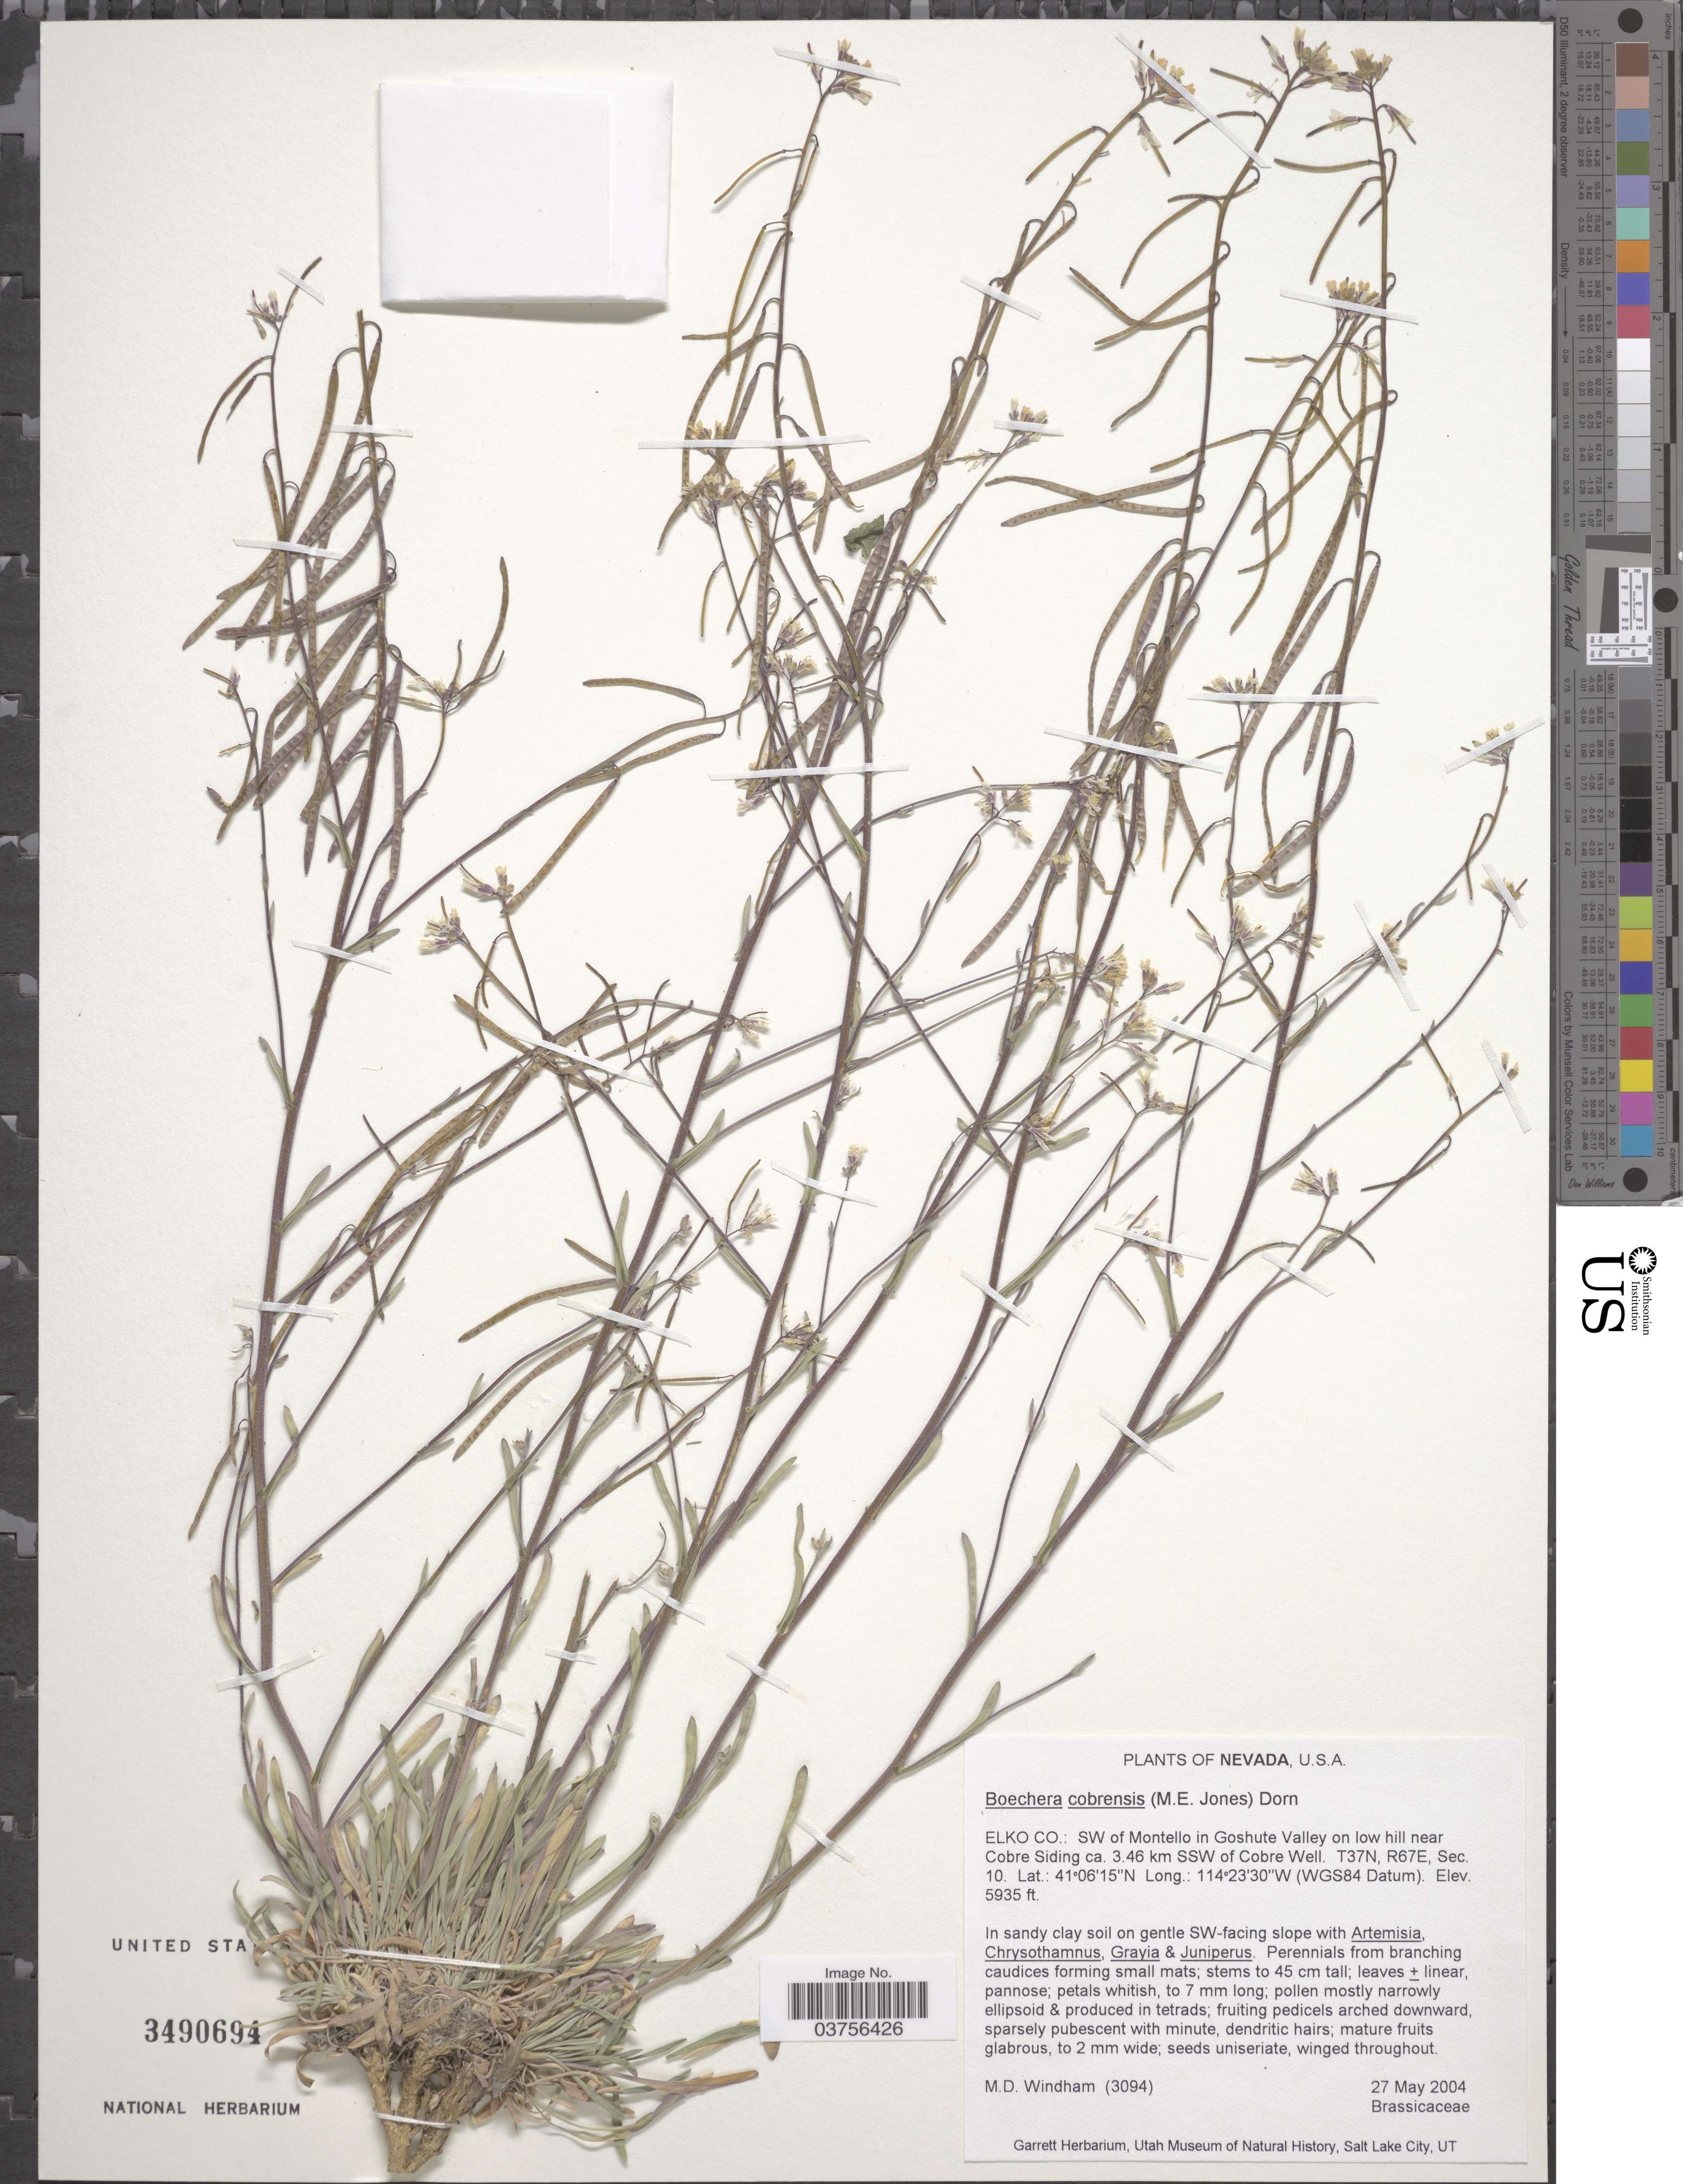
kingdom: Plantae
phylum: Tracheophyta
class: Magnoliopsida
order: Brassicales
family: Brassicaceae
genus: Arabis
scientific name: Arabis cobrensis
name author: M.E. Jones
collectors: M. Windham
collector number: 3094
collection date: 2004-05-27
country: United States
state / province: Nevada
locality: Elko Co.: SW of Montello in Goshute Valley on low hill near Cobre Siding ca. 3.46 km SSW of Cobre Well. T37N, R67E, Sec. 10.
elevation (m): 1809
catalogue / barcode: US 3490694